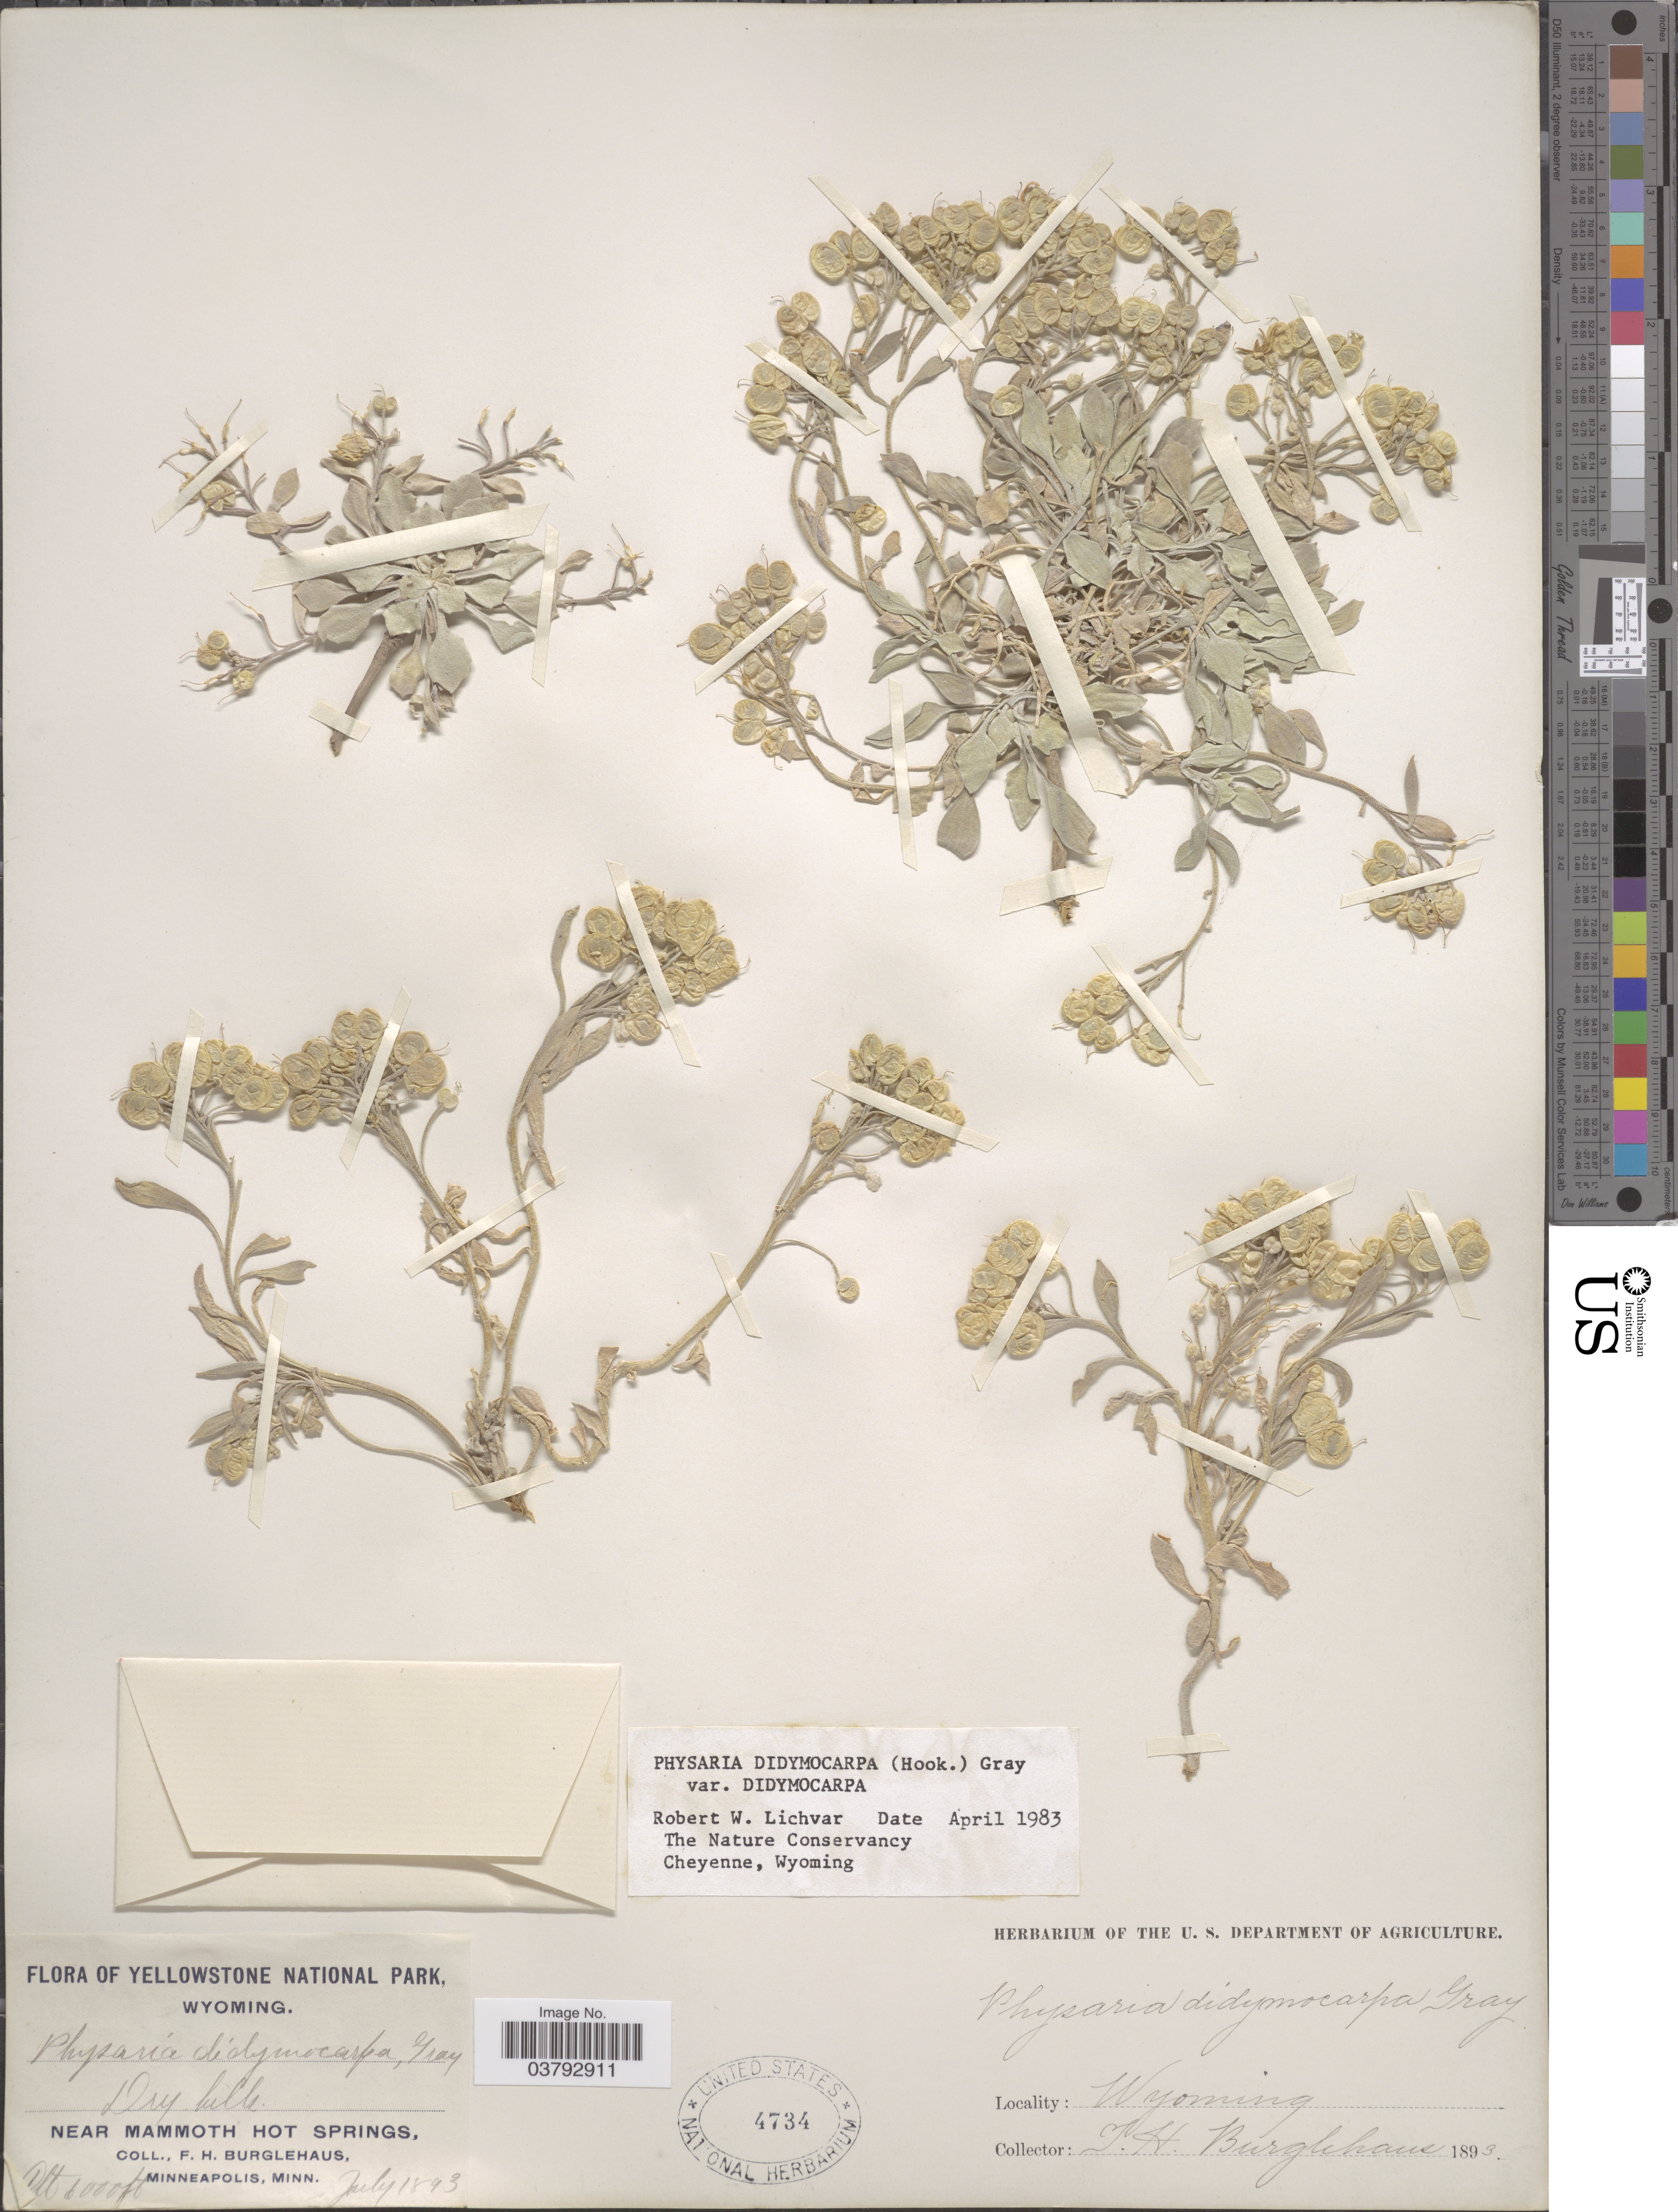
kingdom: Plantae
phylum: Tracheophyta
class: Magnoliopsida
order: Brassicales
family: Brassicaceae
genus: Physaria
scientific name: Physaria didymocarpa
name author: (Hook.) A. Gray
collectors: F. Burglehaus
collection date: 1893-07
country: United States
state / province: Wyoming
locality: Yellowstone National Park. Near Mammoth Hot Springs.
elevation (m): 1829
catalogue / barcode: US 4734